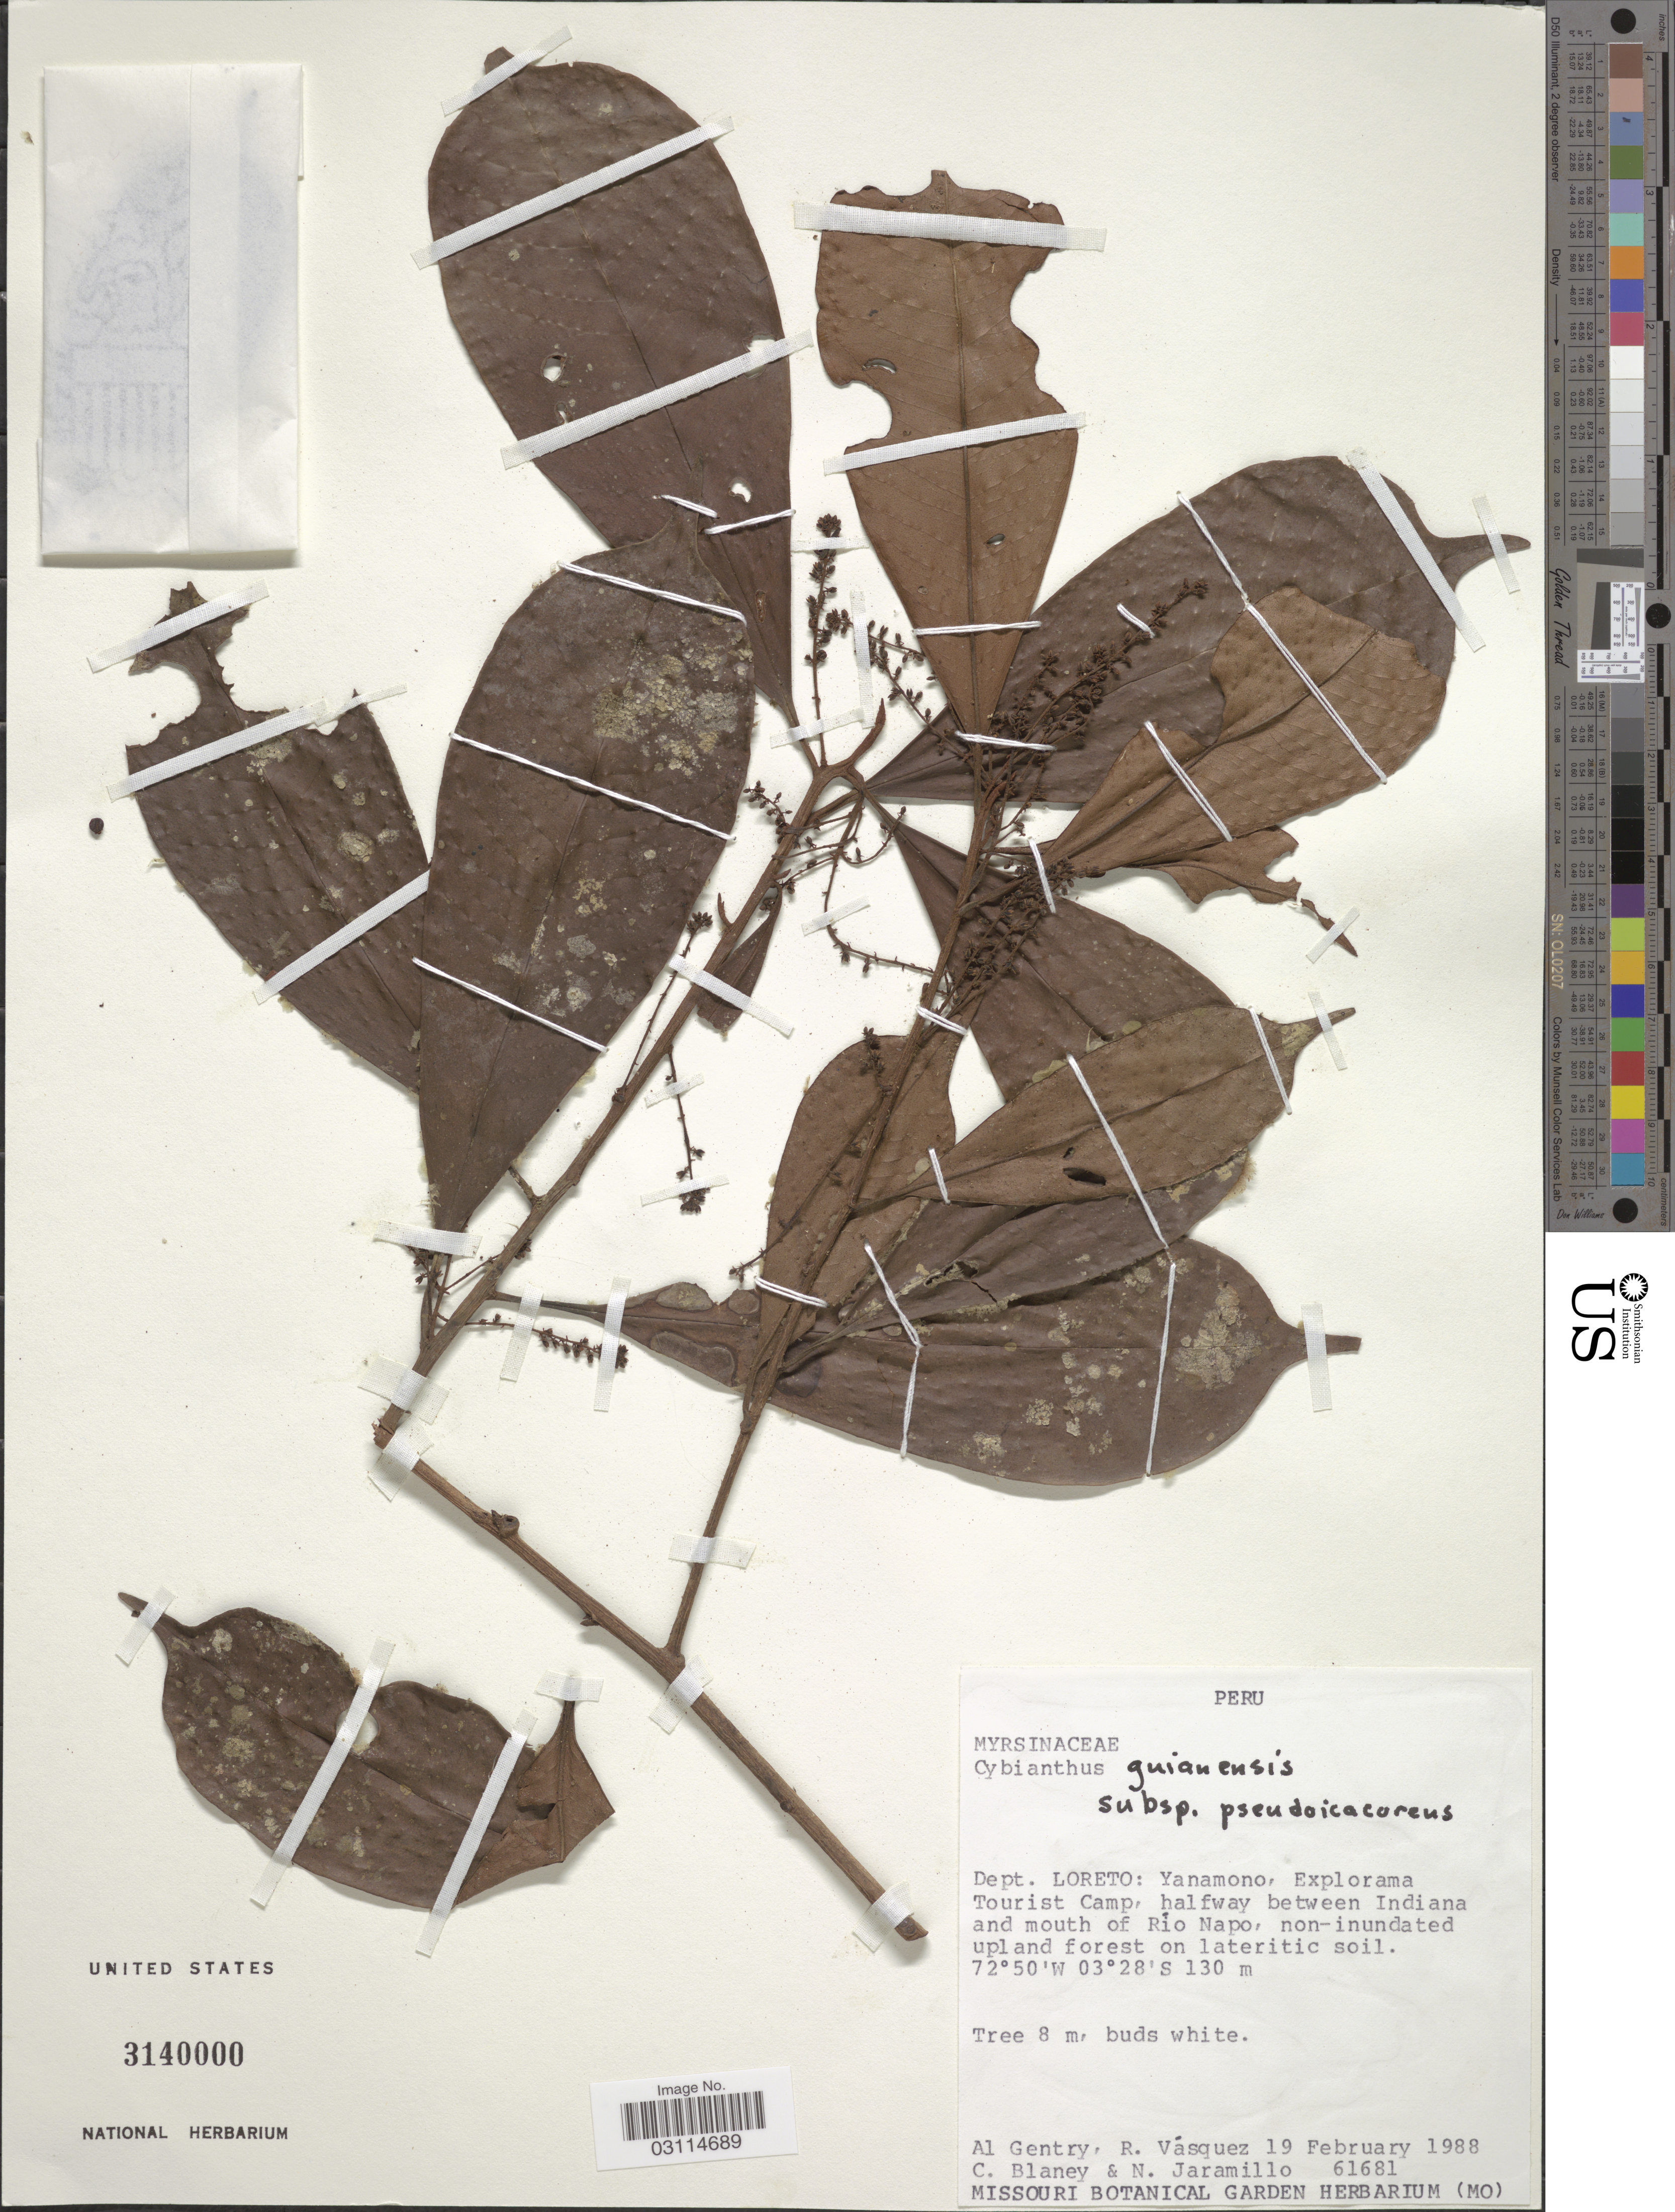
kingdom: Plantae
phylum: Tracheophyta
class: Magnoliopsida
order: Ericales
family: Primulaceae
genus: Cybianthus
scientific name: Cybianthus guyanensis subsp. pseudoicacoreus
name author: (Miq.) Pipoly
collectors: A. H. Gentry, R. Vásquez, C. Blaney & N. Jaramillo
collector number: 61681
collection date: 1988-02-19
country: Peru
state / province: Loreto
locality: Dept. Loreto: Yanamono, Explorama Tourist Camp, halfway between Indiana and mouth of Río Napo.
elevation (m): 130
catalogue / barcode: US 3140000